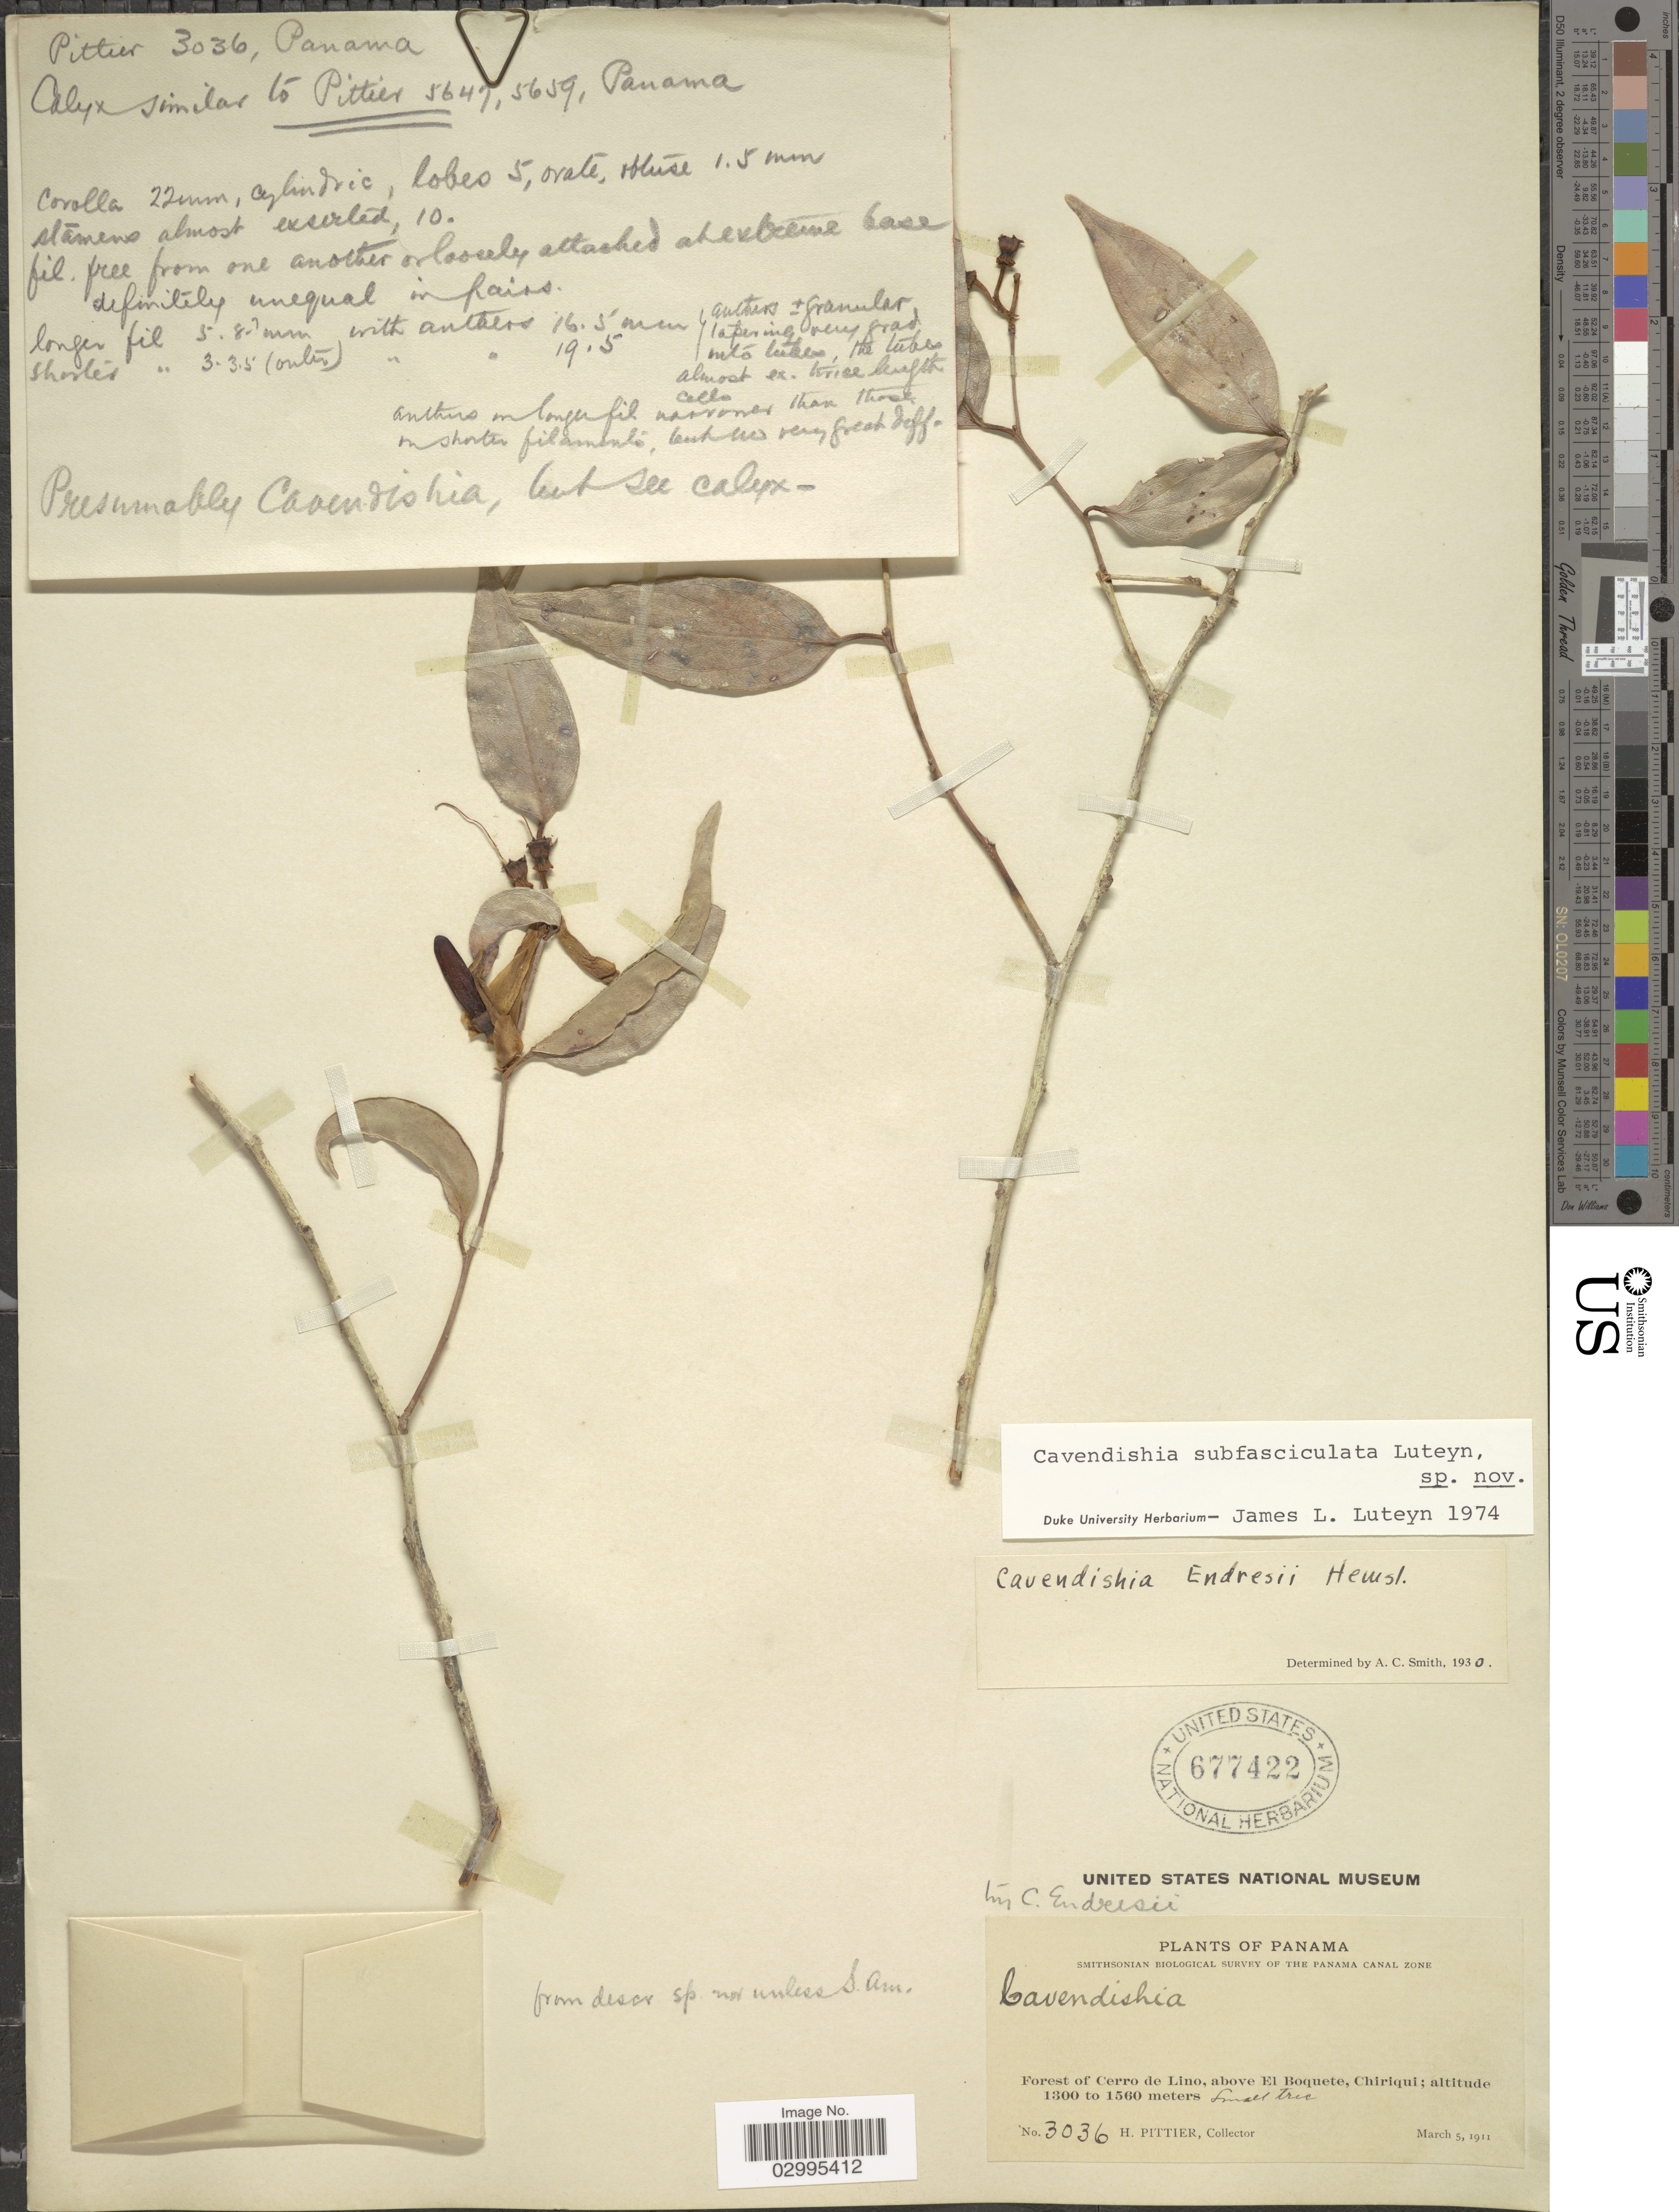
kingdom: Plantae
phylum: Tracheophyta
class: Magnoliopsida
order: Ericales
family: Ericaceae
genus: Cavendishia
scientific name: Cavendishia subfasciculata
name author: Luteyn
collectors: H. F. Pittier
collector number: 3036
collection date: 1911-03-05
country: Panama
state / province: Chiriqui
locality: Forest of Cerro de Lino, above El Boquete.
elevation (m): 1300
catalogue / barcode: US 677422